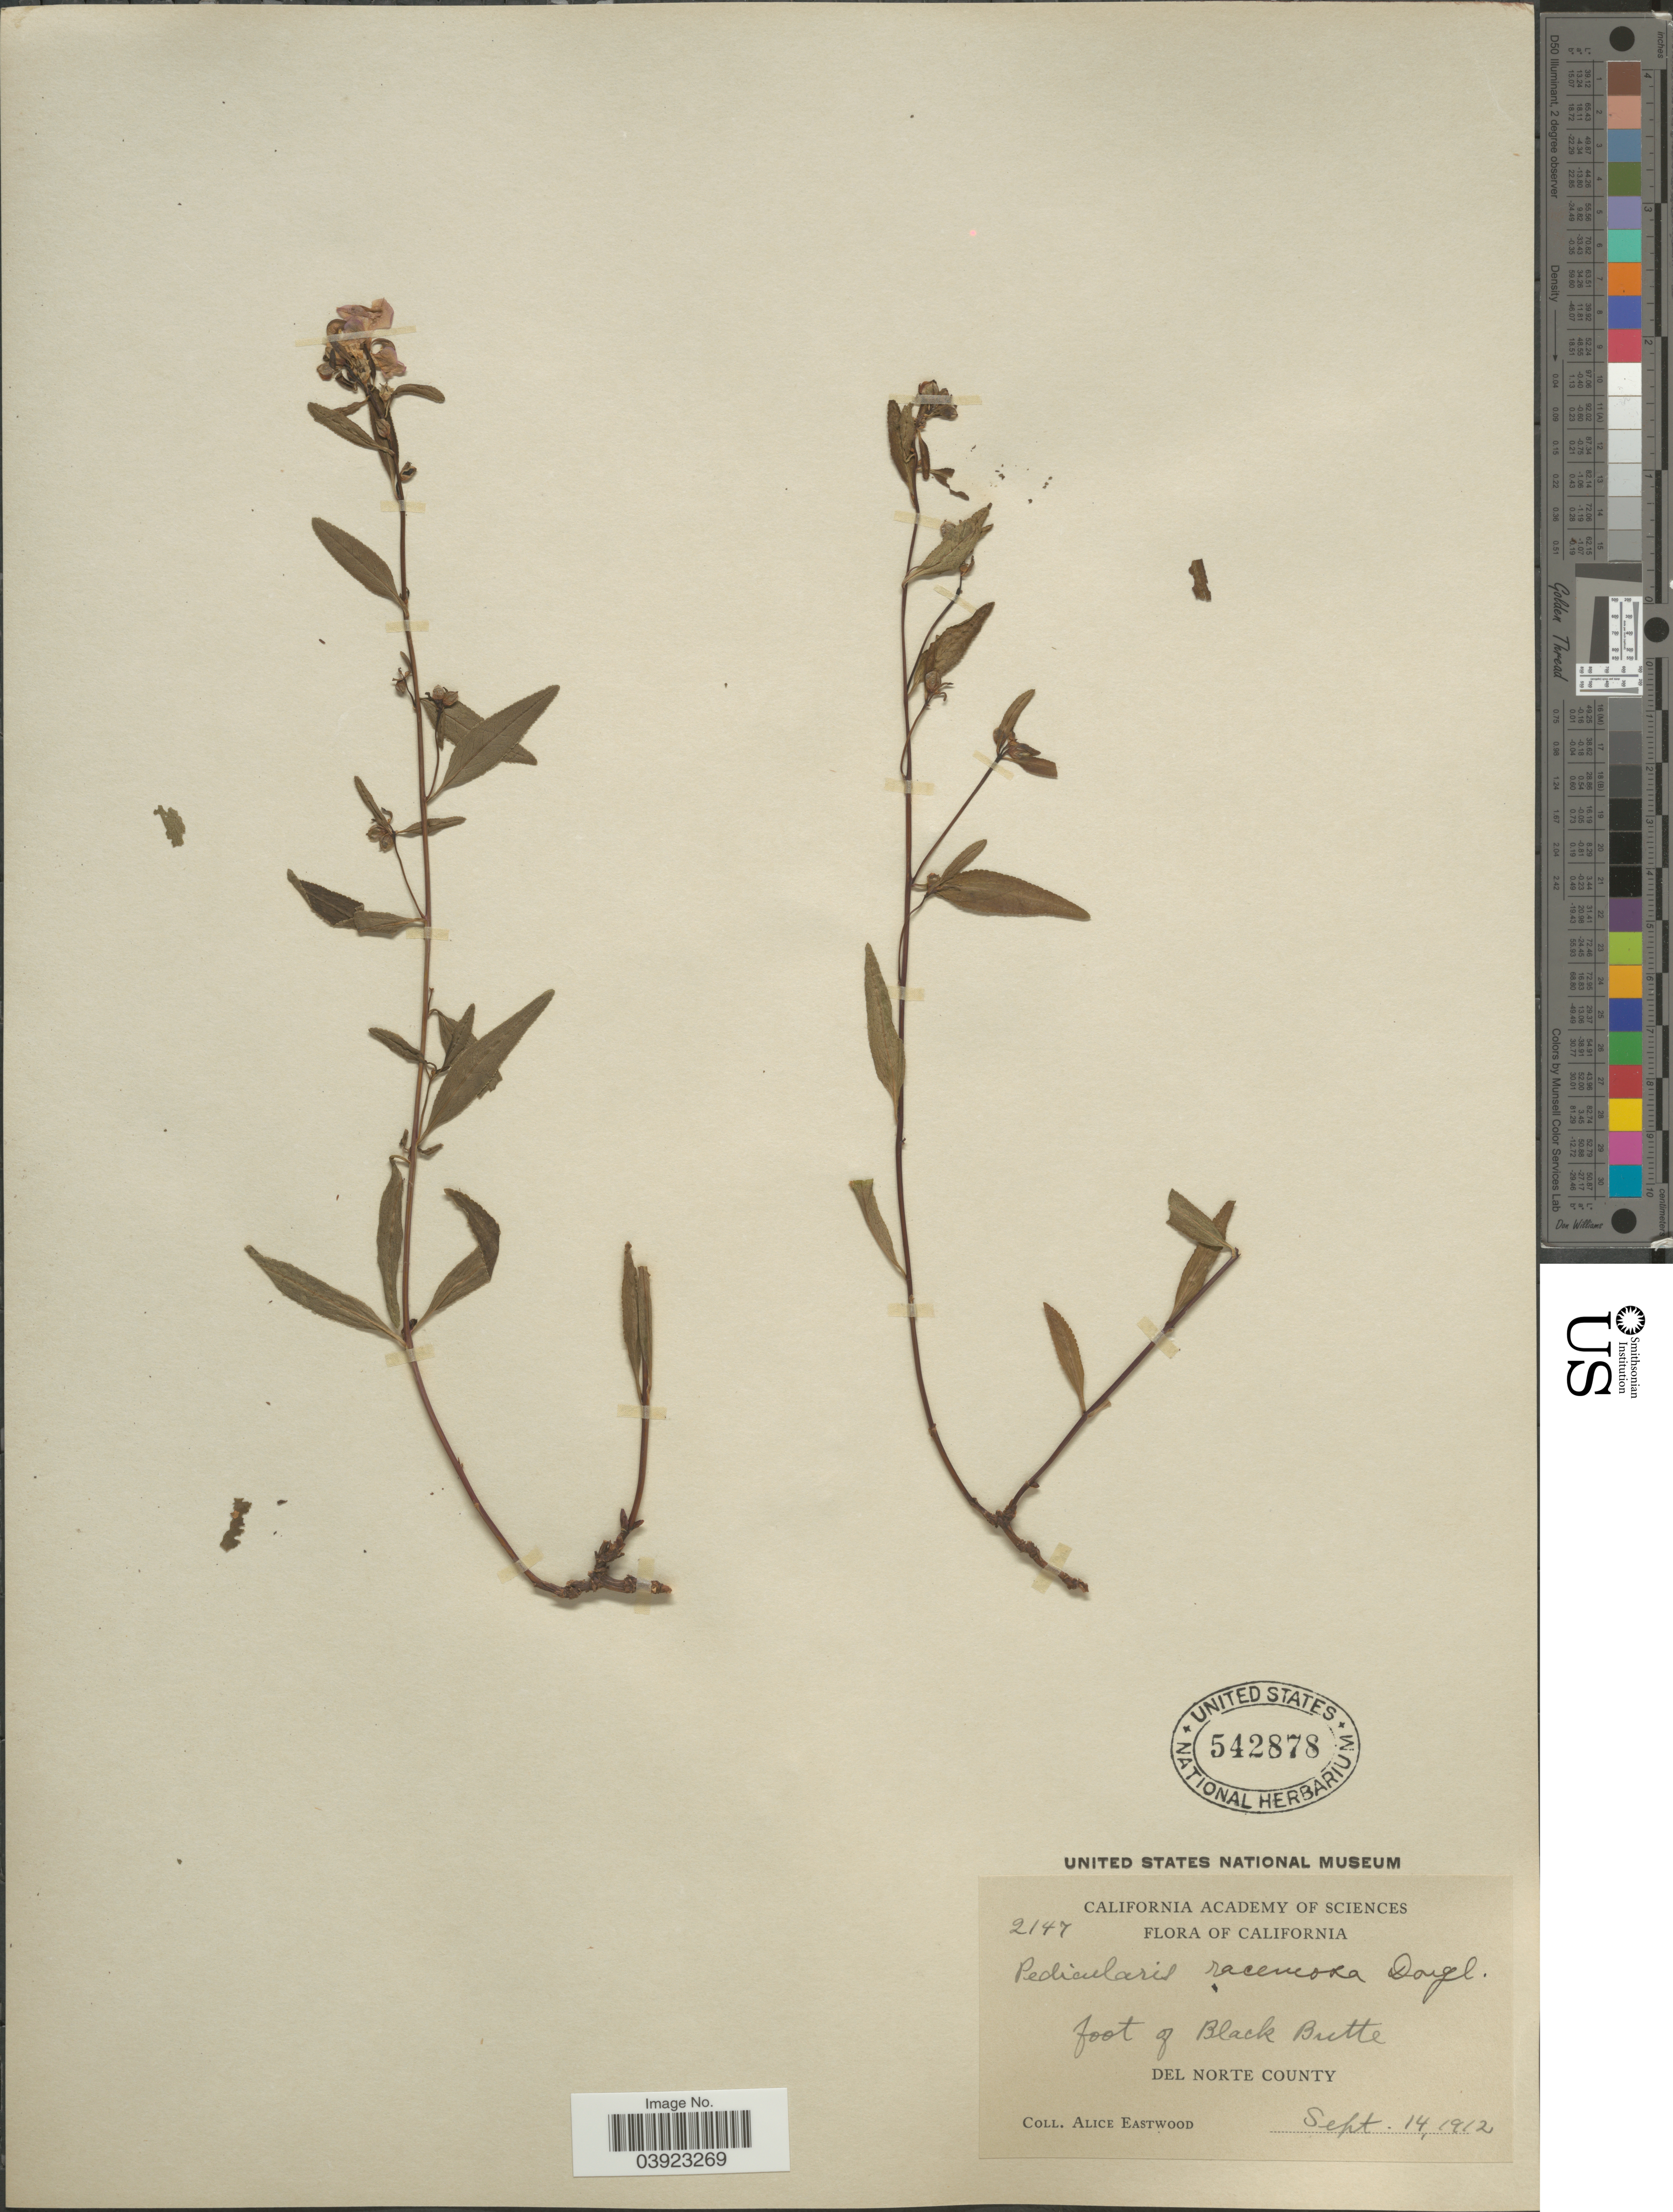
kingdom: Plantae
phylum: Tracheophyta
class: Magnoliopsida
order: Lamiales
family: Orobanchaceae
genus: Pedicularis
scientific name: Pedicularis racemosa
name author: Douglas ex Benth.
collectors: A. Eastwood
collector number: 2147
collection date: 1912-09-14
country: United States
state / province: California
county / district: Del Norte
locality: Foot of Black Butte. Del Norte County.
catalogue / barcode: US 542878